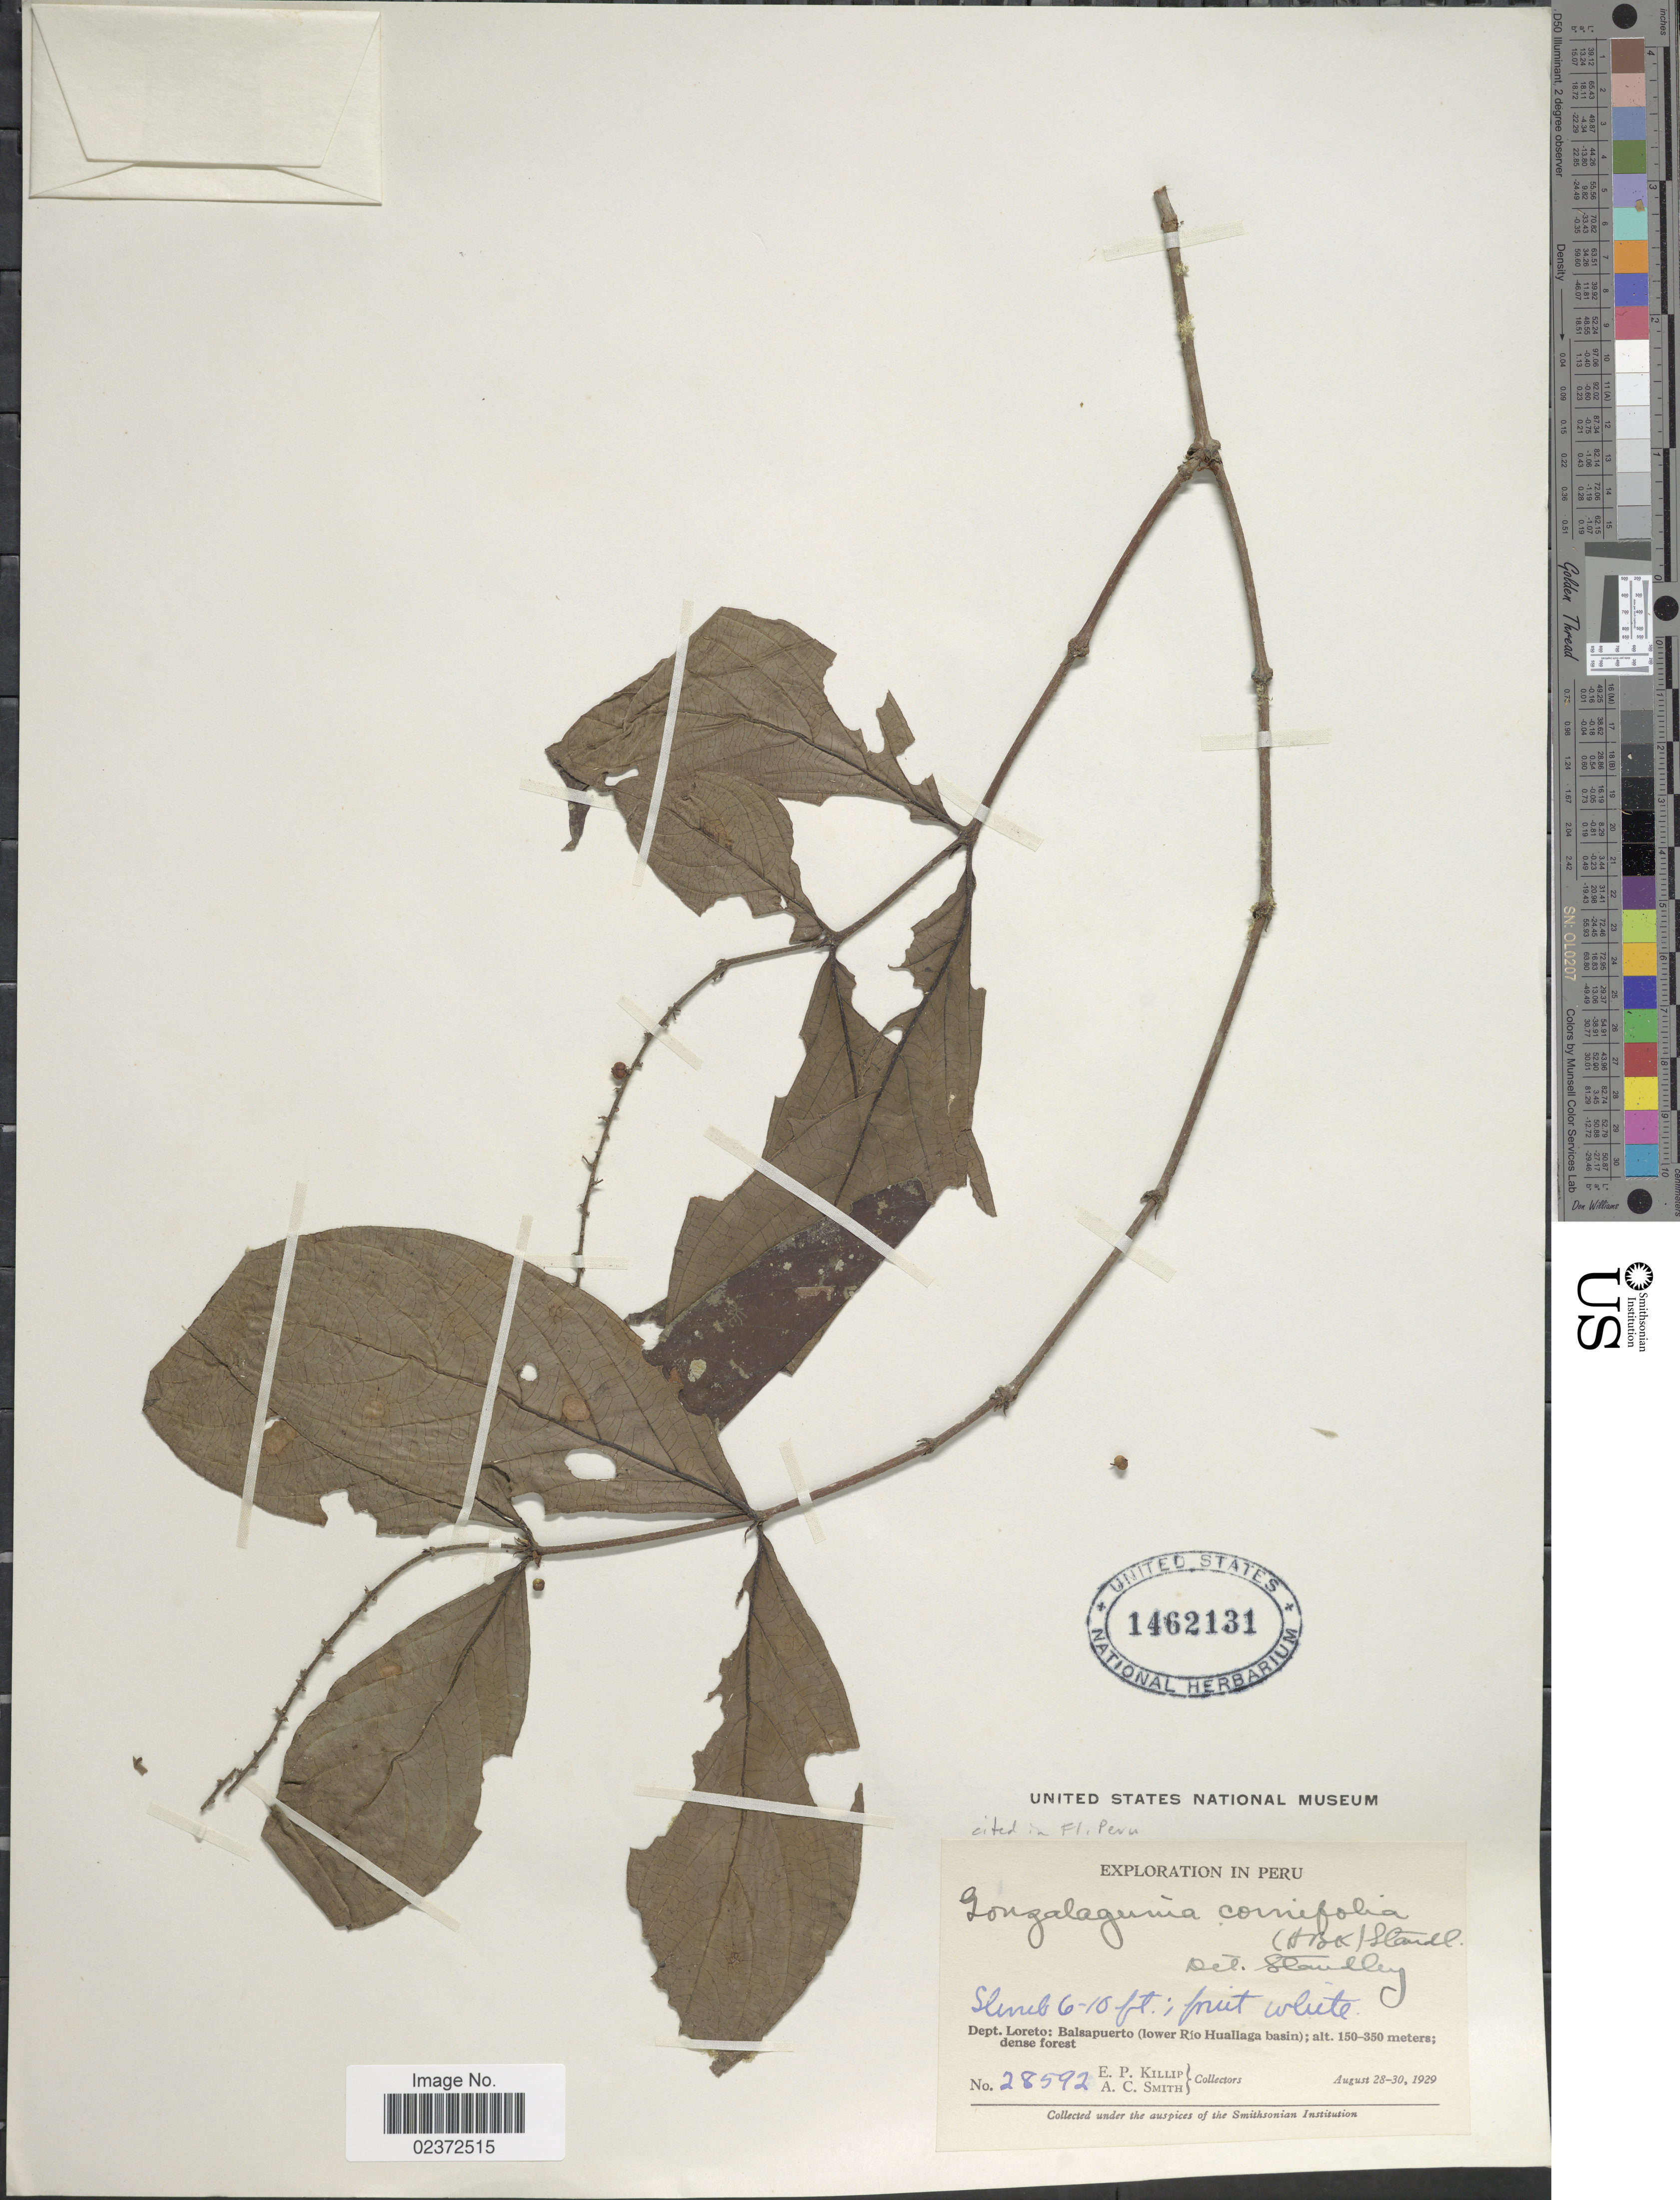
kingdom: Plantae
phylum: Tracheophyta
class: Magnoliopsida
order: Gentianales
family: Rubiaceae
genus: Gonzalagunia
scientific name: Gonzalagunia cornifolia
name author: (Kunth) Standl.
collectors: E. P. Killip & A. C. Smith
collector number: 28592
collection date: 1929-08-28/1929-08-30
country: Peru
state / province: Loreto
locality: Balsapuerto (lower Rio Huallaga basin)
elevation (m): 150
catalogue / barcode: US 1462131